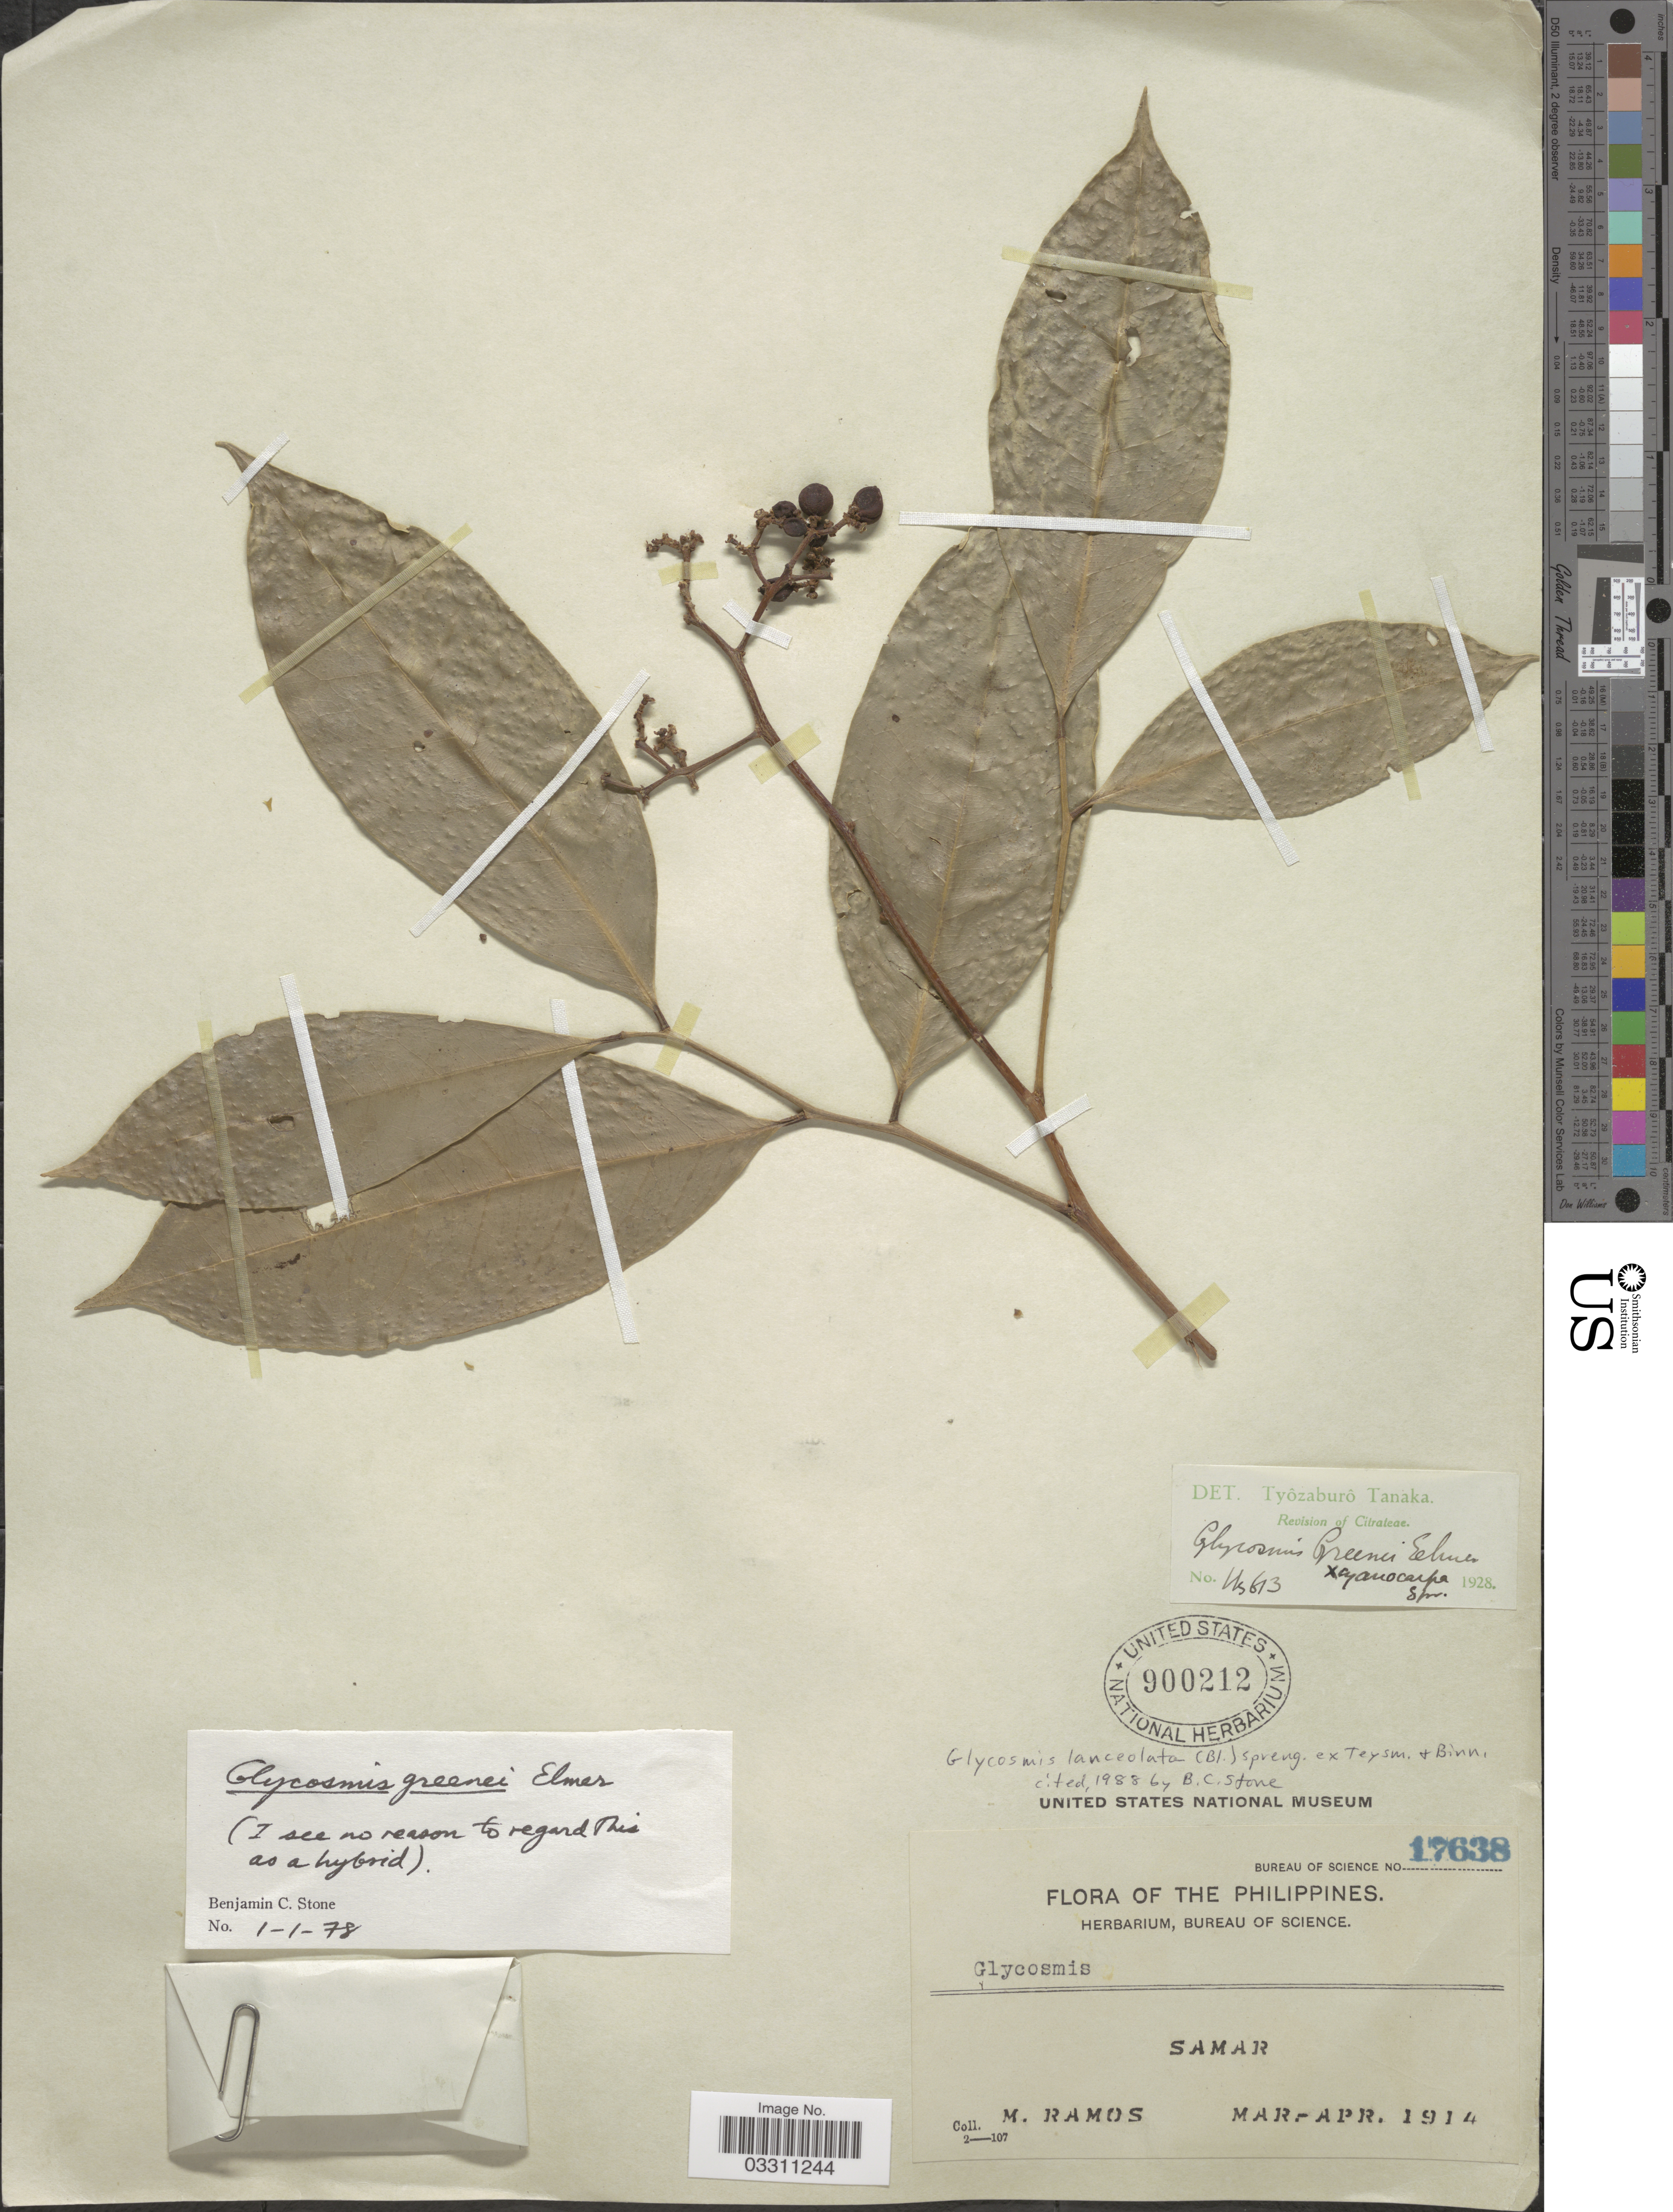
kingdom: Plantae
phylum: Tracheophyta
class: Magnoliopsida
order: Sapindales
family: Rutaceae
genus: Glycosmis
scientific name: Glycosmis lanceolata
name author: (Blume) Spreng. ex Teysm. & Binn.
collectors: M. Ramos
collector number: Bureau of Science 17638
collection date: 1914-03/1914-04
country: Philippines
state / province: Eastern Visayas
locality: Samar.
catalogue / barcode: US 900212